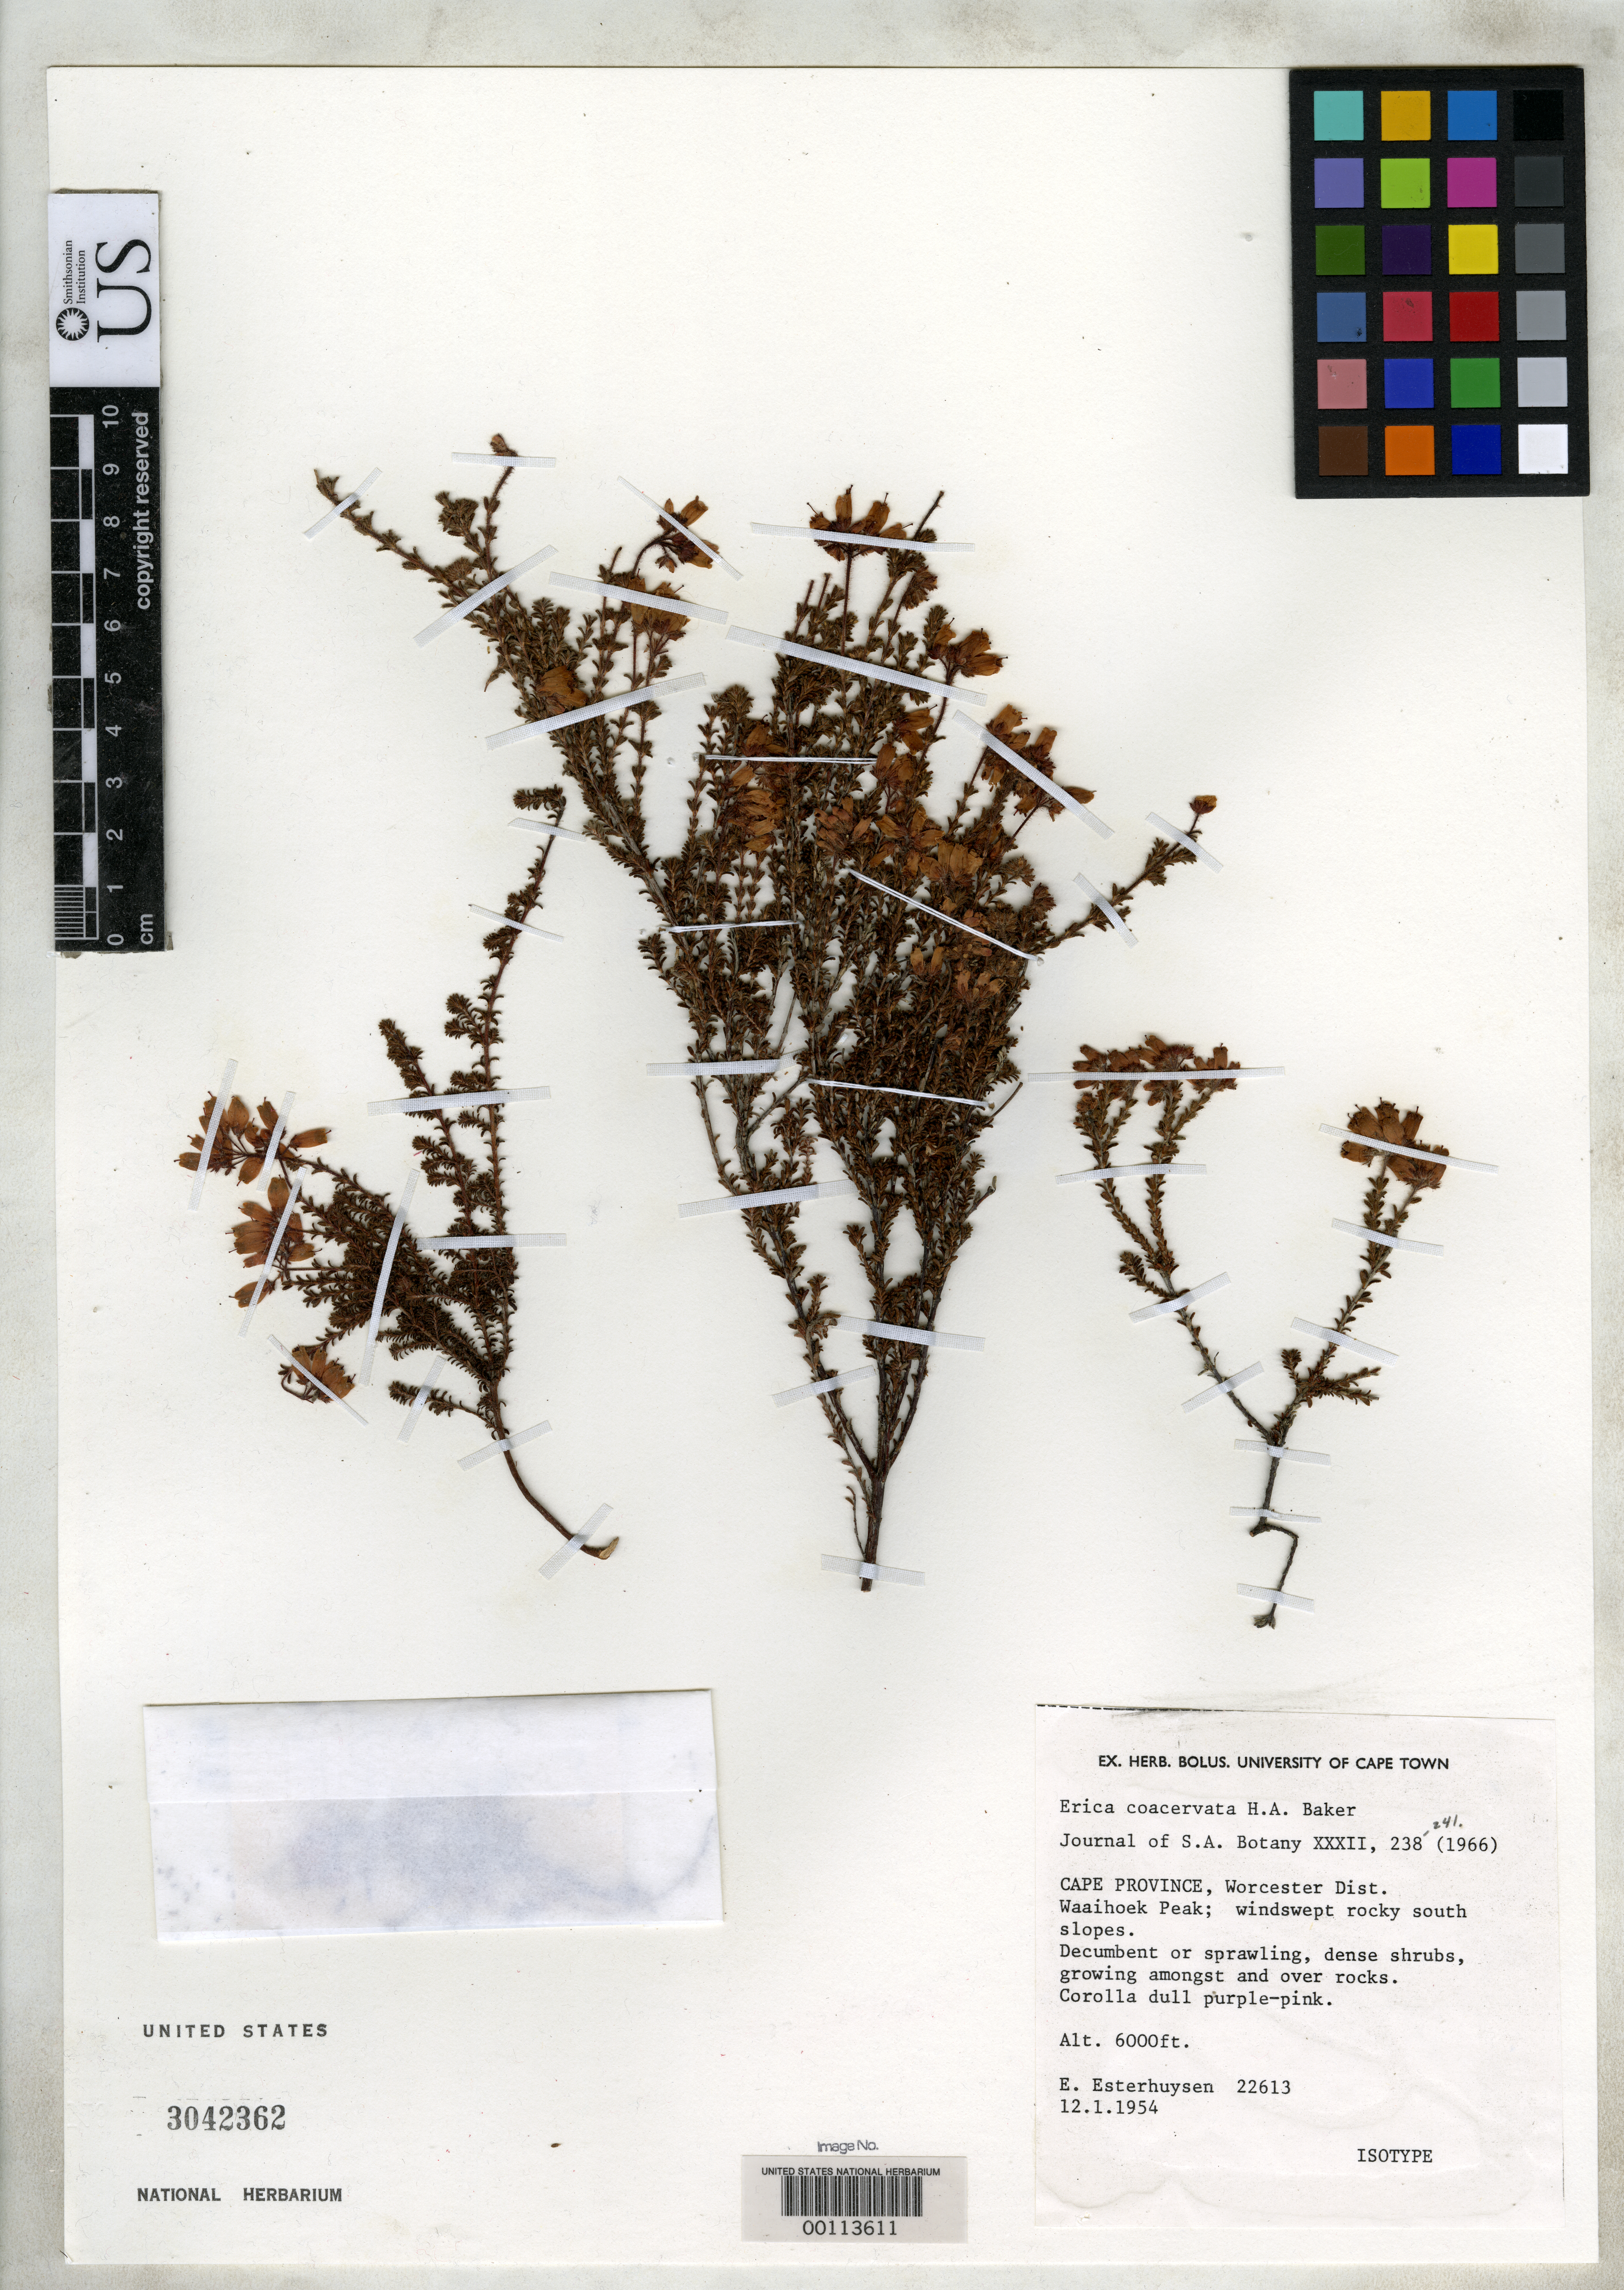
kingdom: Plantae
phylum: Tracheophyta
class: Magnoliopsida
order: Ericales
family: Ericaceae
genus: Erica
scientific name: Erica coacervata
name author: H.A. Baker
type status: Isotype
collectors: E. E. Esterhuysen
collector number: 22613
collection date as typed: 12 Jan 1954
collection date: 1954-01-12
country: South Africa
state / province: Western Cape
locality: Waaihoek Peak. Worcester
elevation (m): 1829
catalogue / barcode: US 3042362